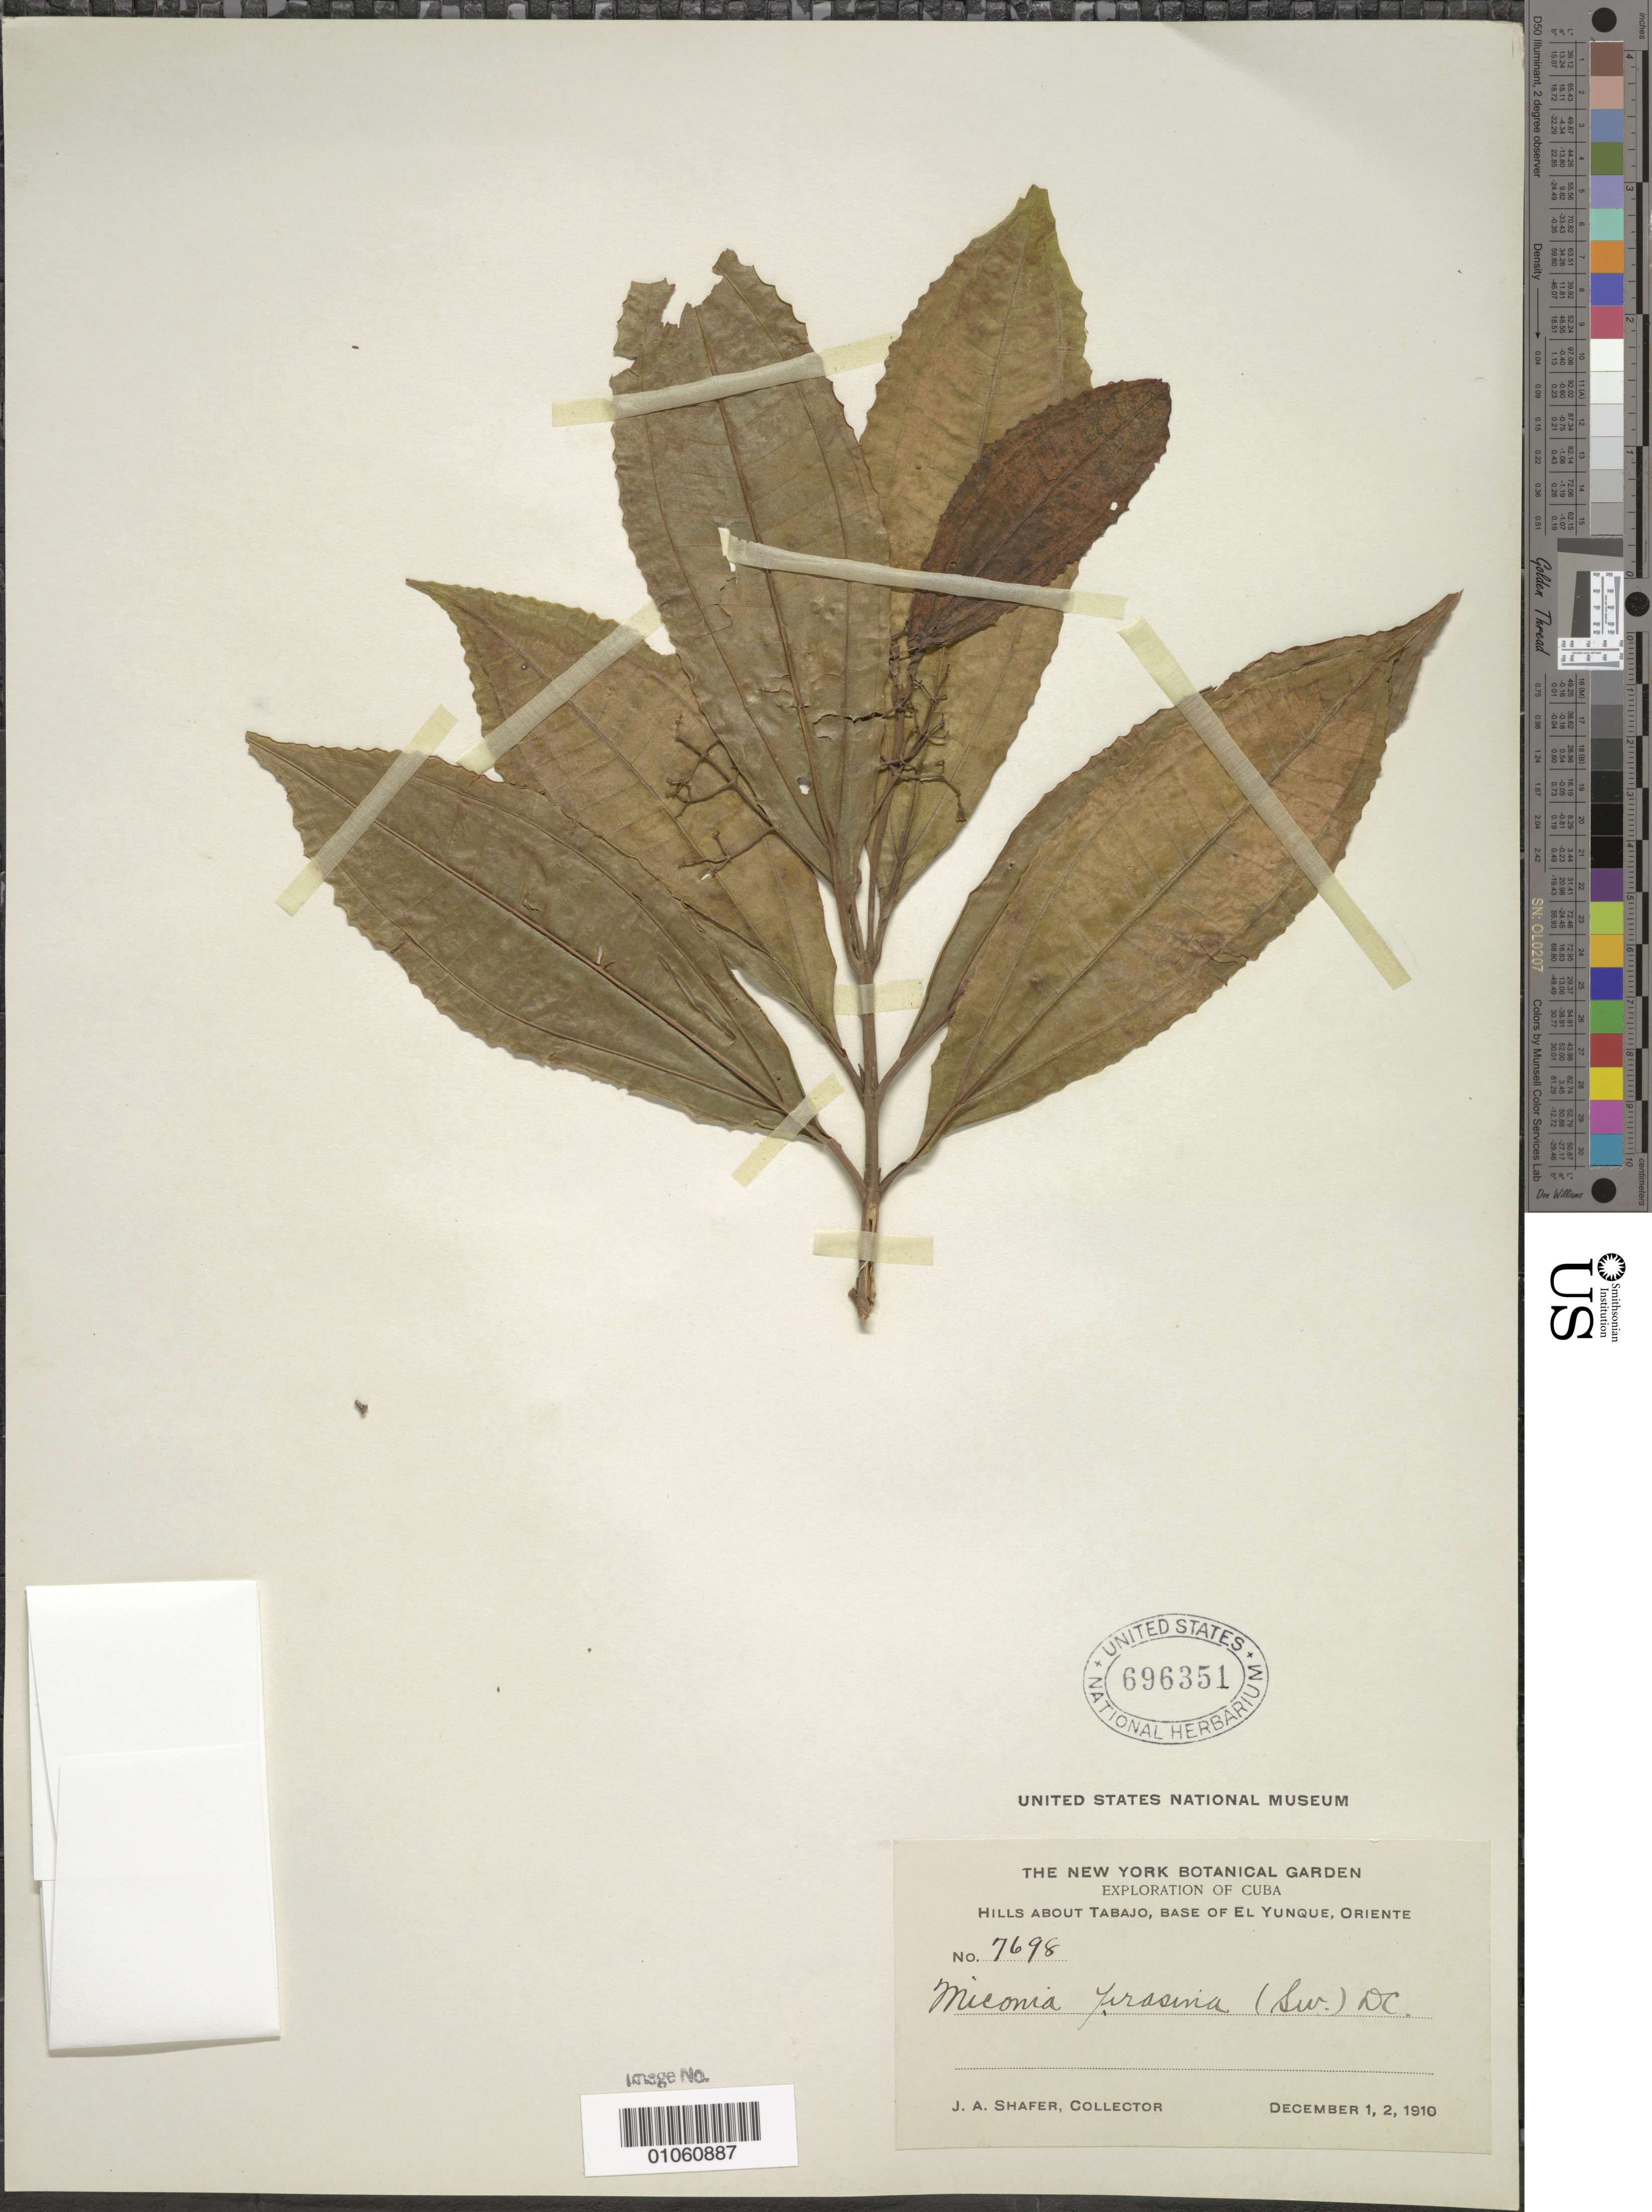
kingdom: Plantae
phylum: Tracheophyta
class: Magnoliopsida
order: Myrtales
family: Melastomataceae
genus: Miconia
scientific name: Miconia prasina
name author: (Sw.) DC.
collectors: J. A. Shafer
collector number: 7698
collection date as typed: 01 Dec 1910 to 10 Dec 1910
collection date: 1910-12-01/1910-12-02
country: Cuba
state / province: Oriente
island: Cuba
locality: Tabajo, base of El Yunque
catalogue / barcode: US 696351